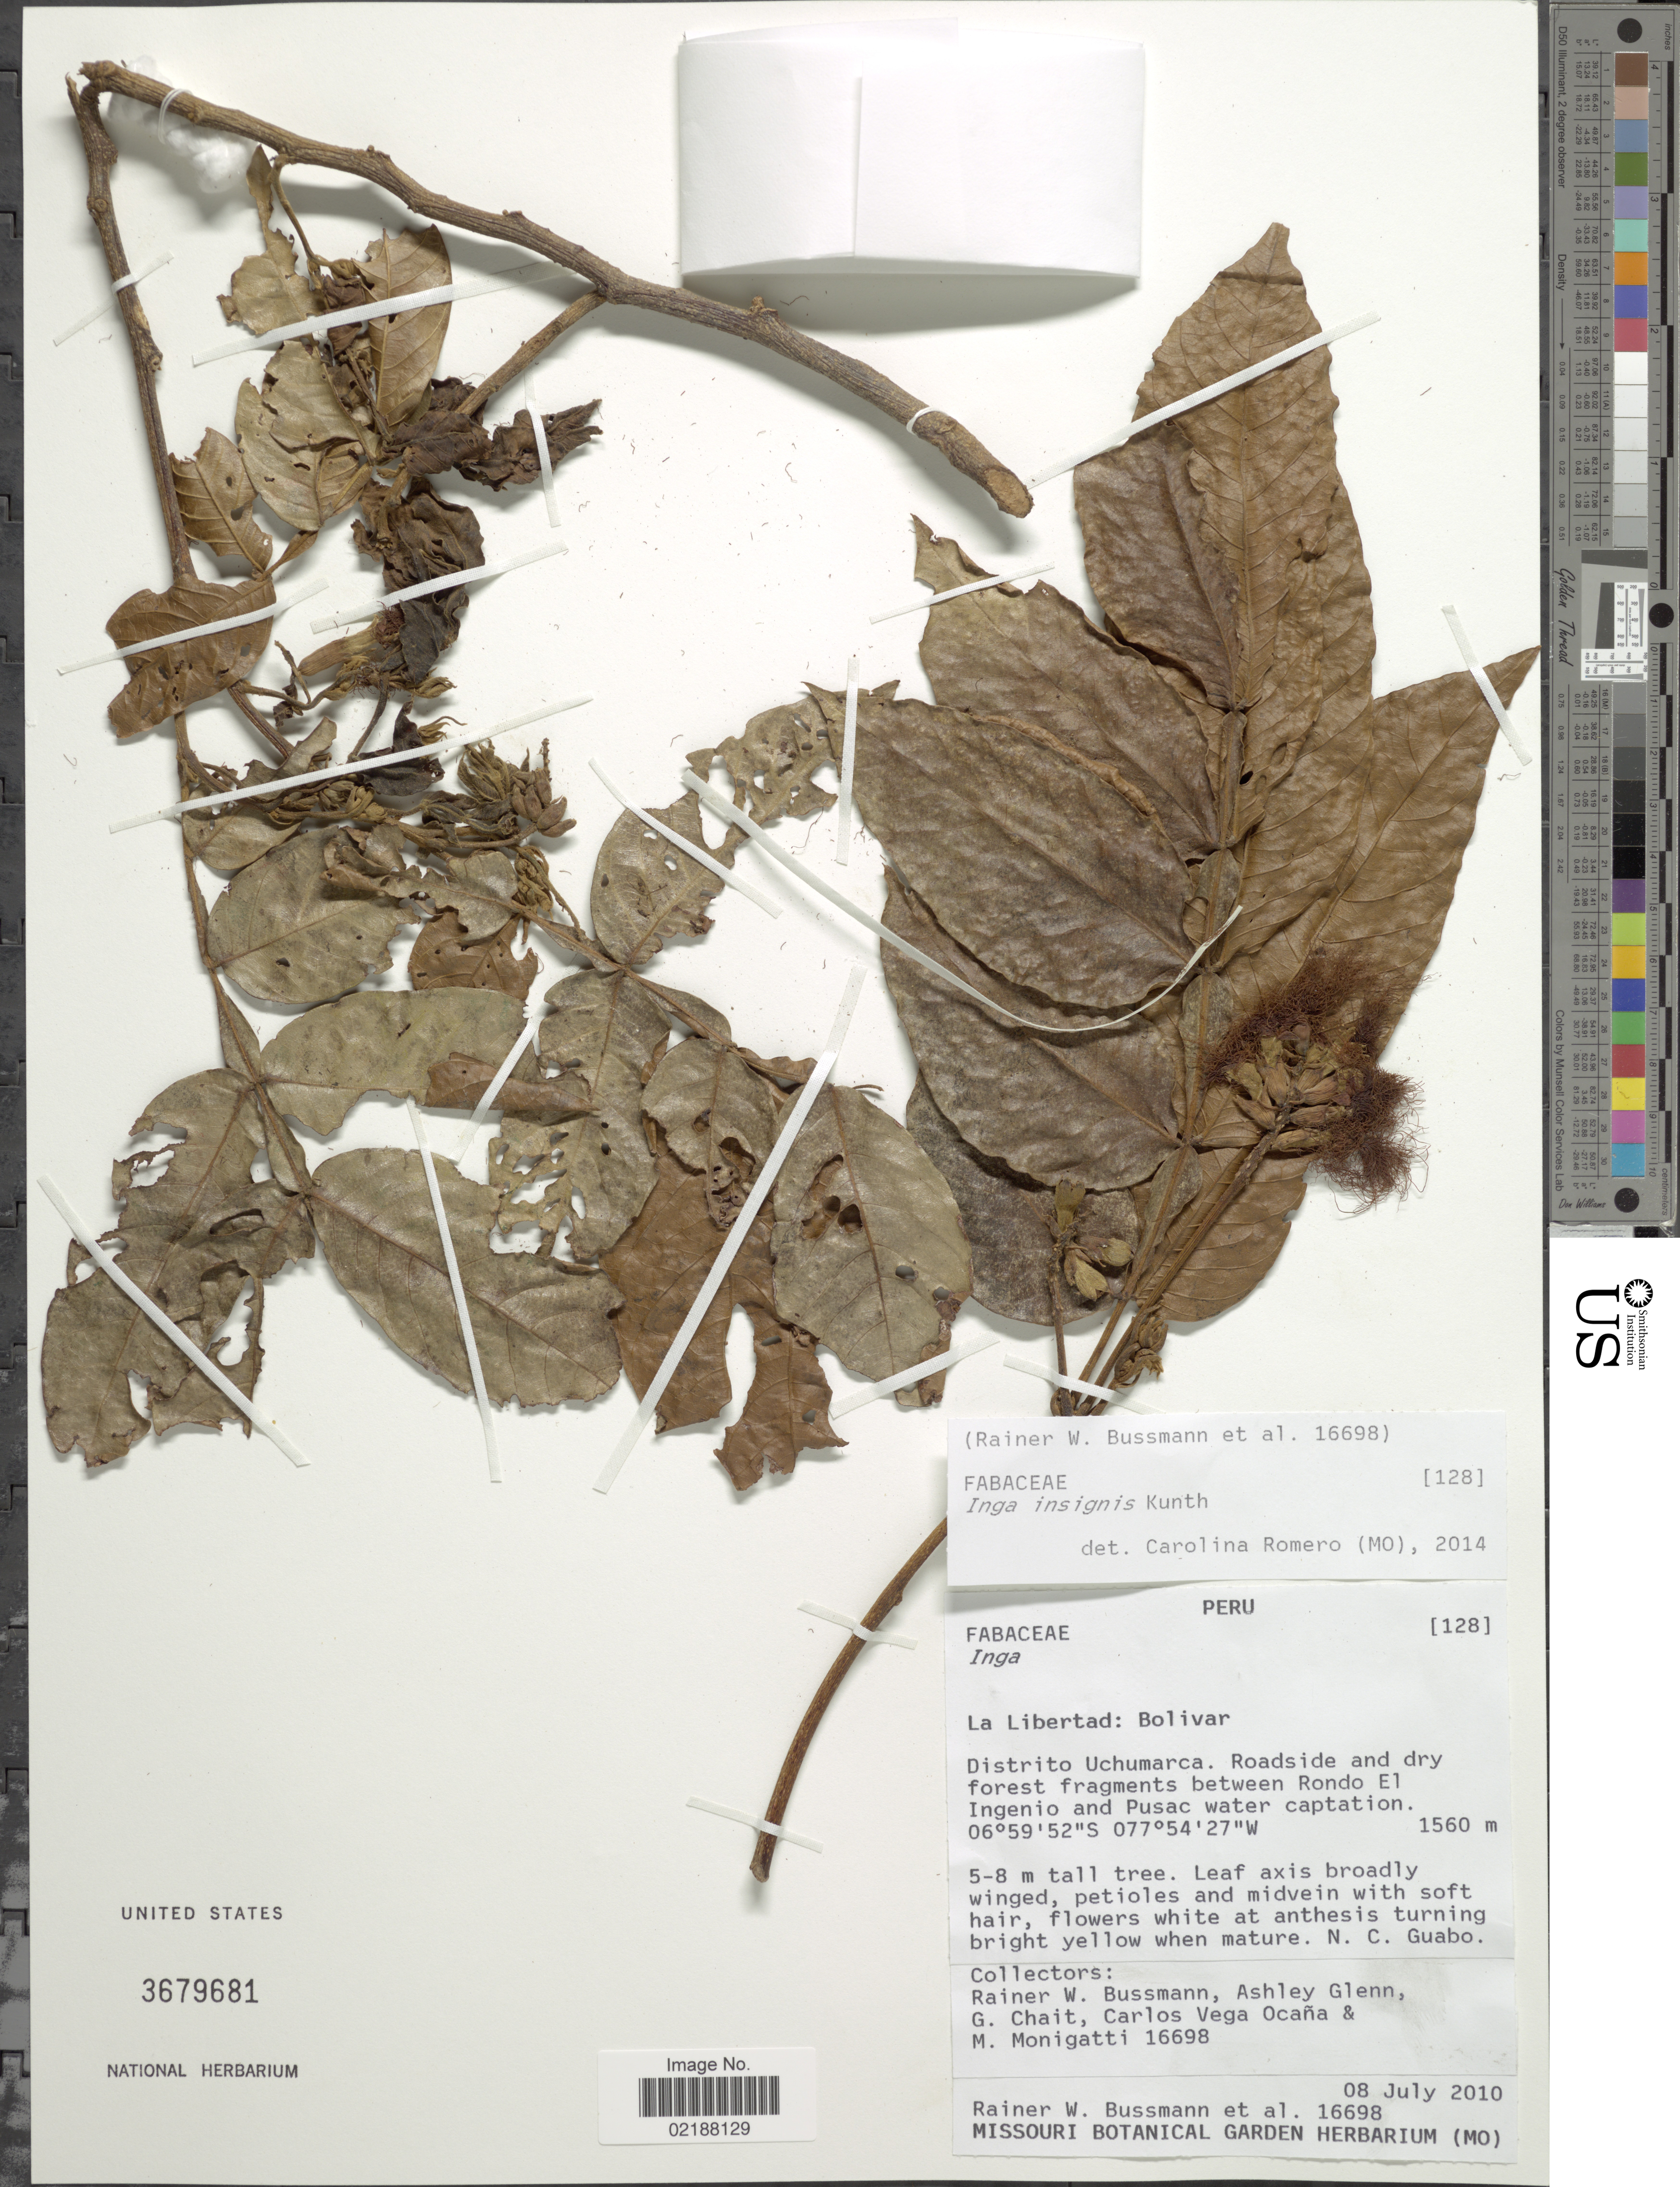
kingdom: Plantae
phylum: Tracheophyta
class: Magnoliopsida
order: Fabales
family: Fabaceae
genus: Inga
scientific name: Inga insignis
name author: Kunth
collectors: R. W. Bussmann, A. Glenn, G. Chait, C. Vega Ocaña & M. Monigatti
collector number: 16698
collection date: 2010-07-08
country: Peru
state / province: La Libertad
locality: La Libertad: Bolivar. Distrito Uchumarca. Roadside and dry forest fragmants between Rondo El Ingenio and Pusac water captation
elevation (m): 1560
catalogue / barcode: US 3679681